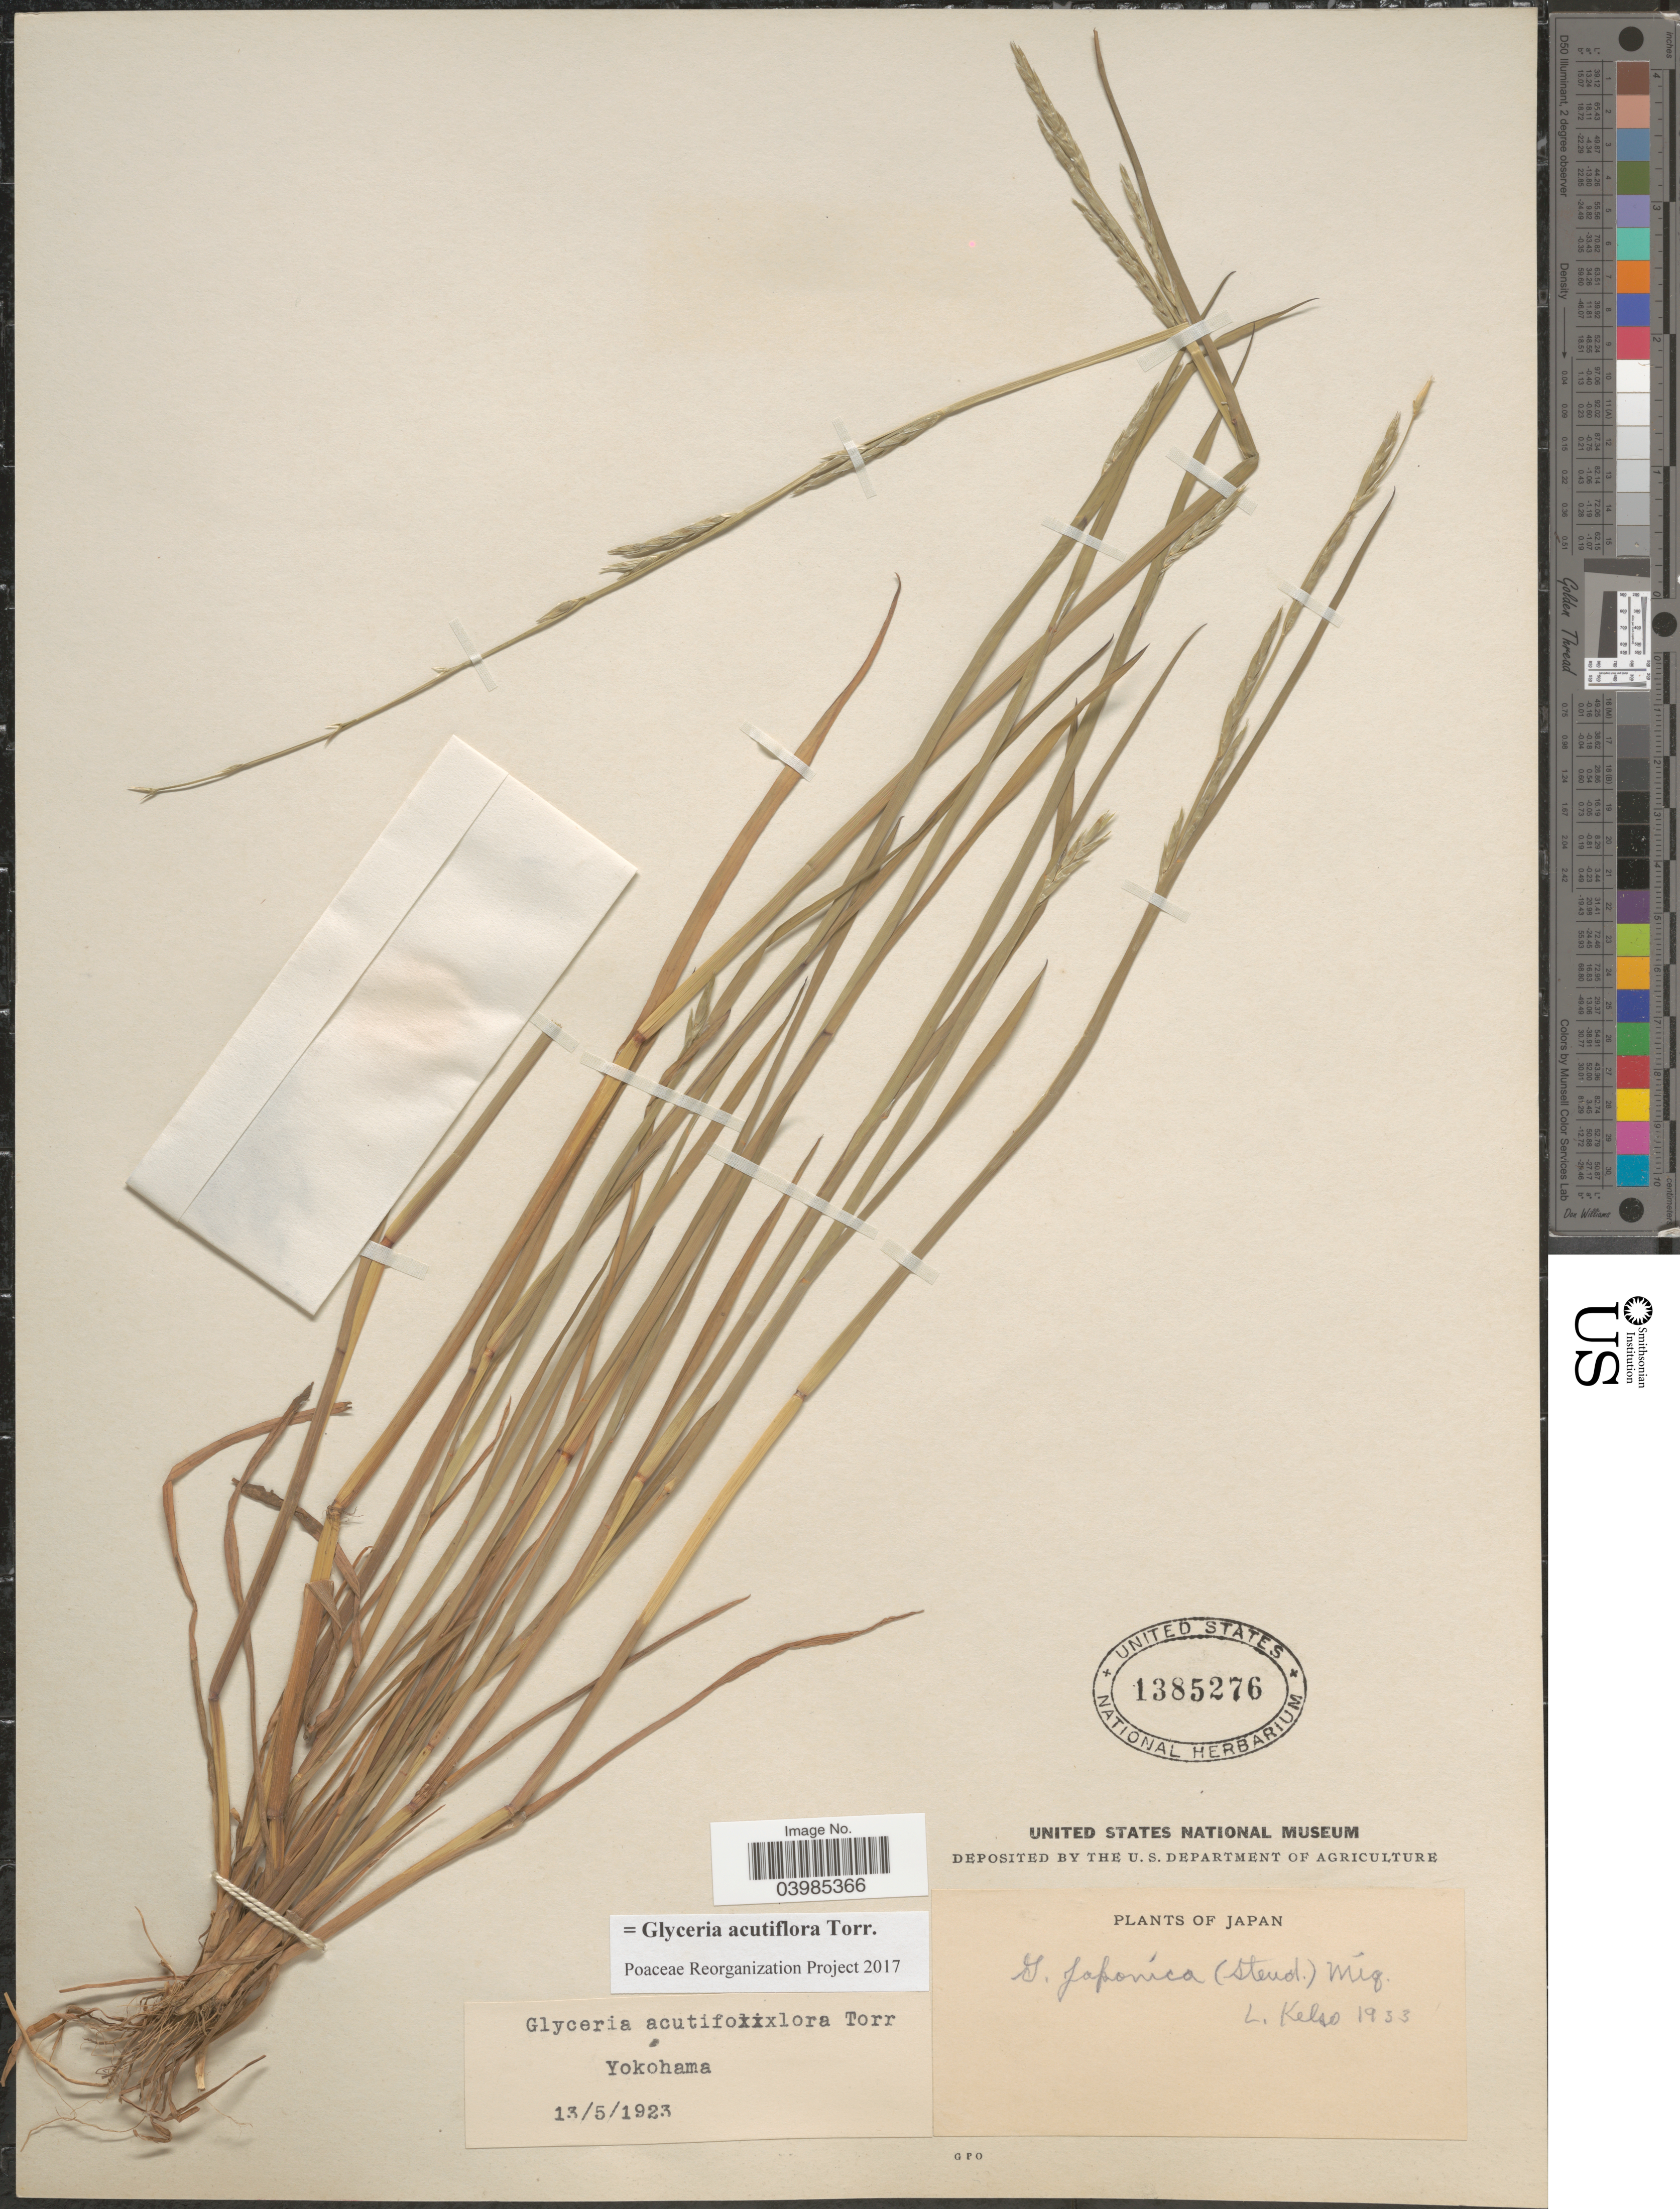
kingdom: Plantae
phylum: Tracheophyta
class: Liliopsida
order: Poales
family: Poaceae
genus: Glyceria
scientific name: Glyceria acutiflora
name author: Torr.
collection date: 1923-05-13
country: Japan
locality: Yokohama.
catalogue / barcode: US 1385276